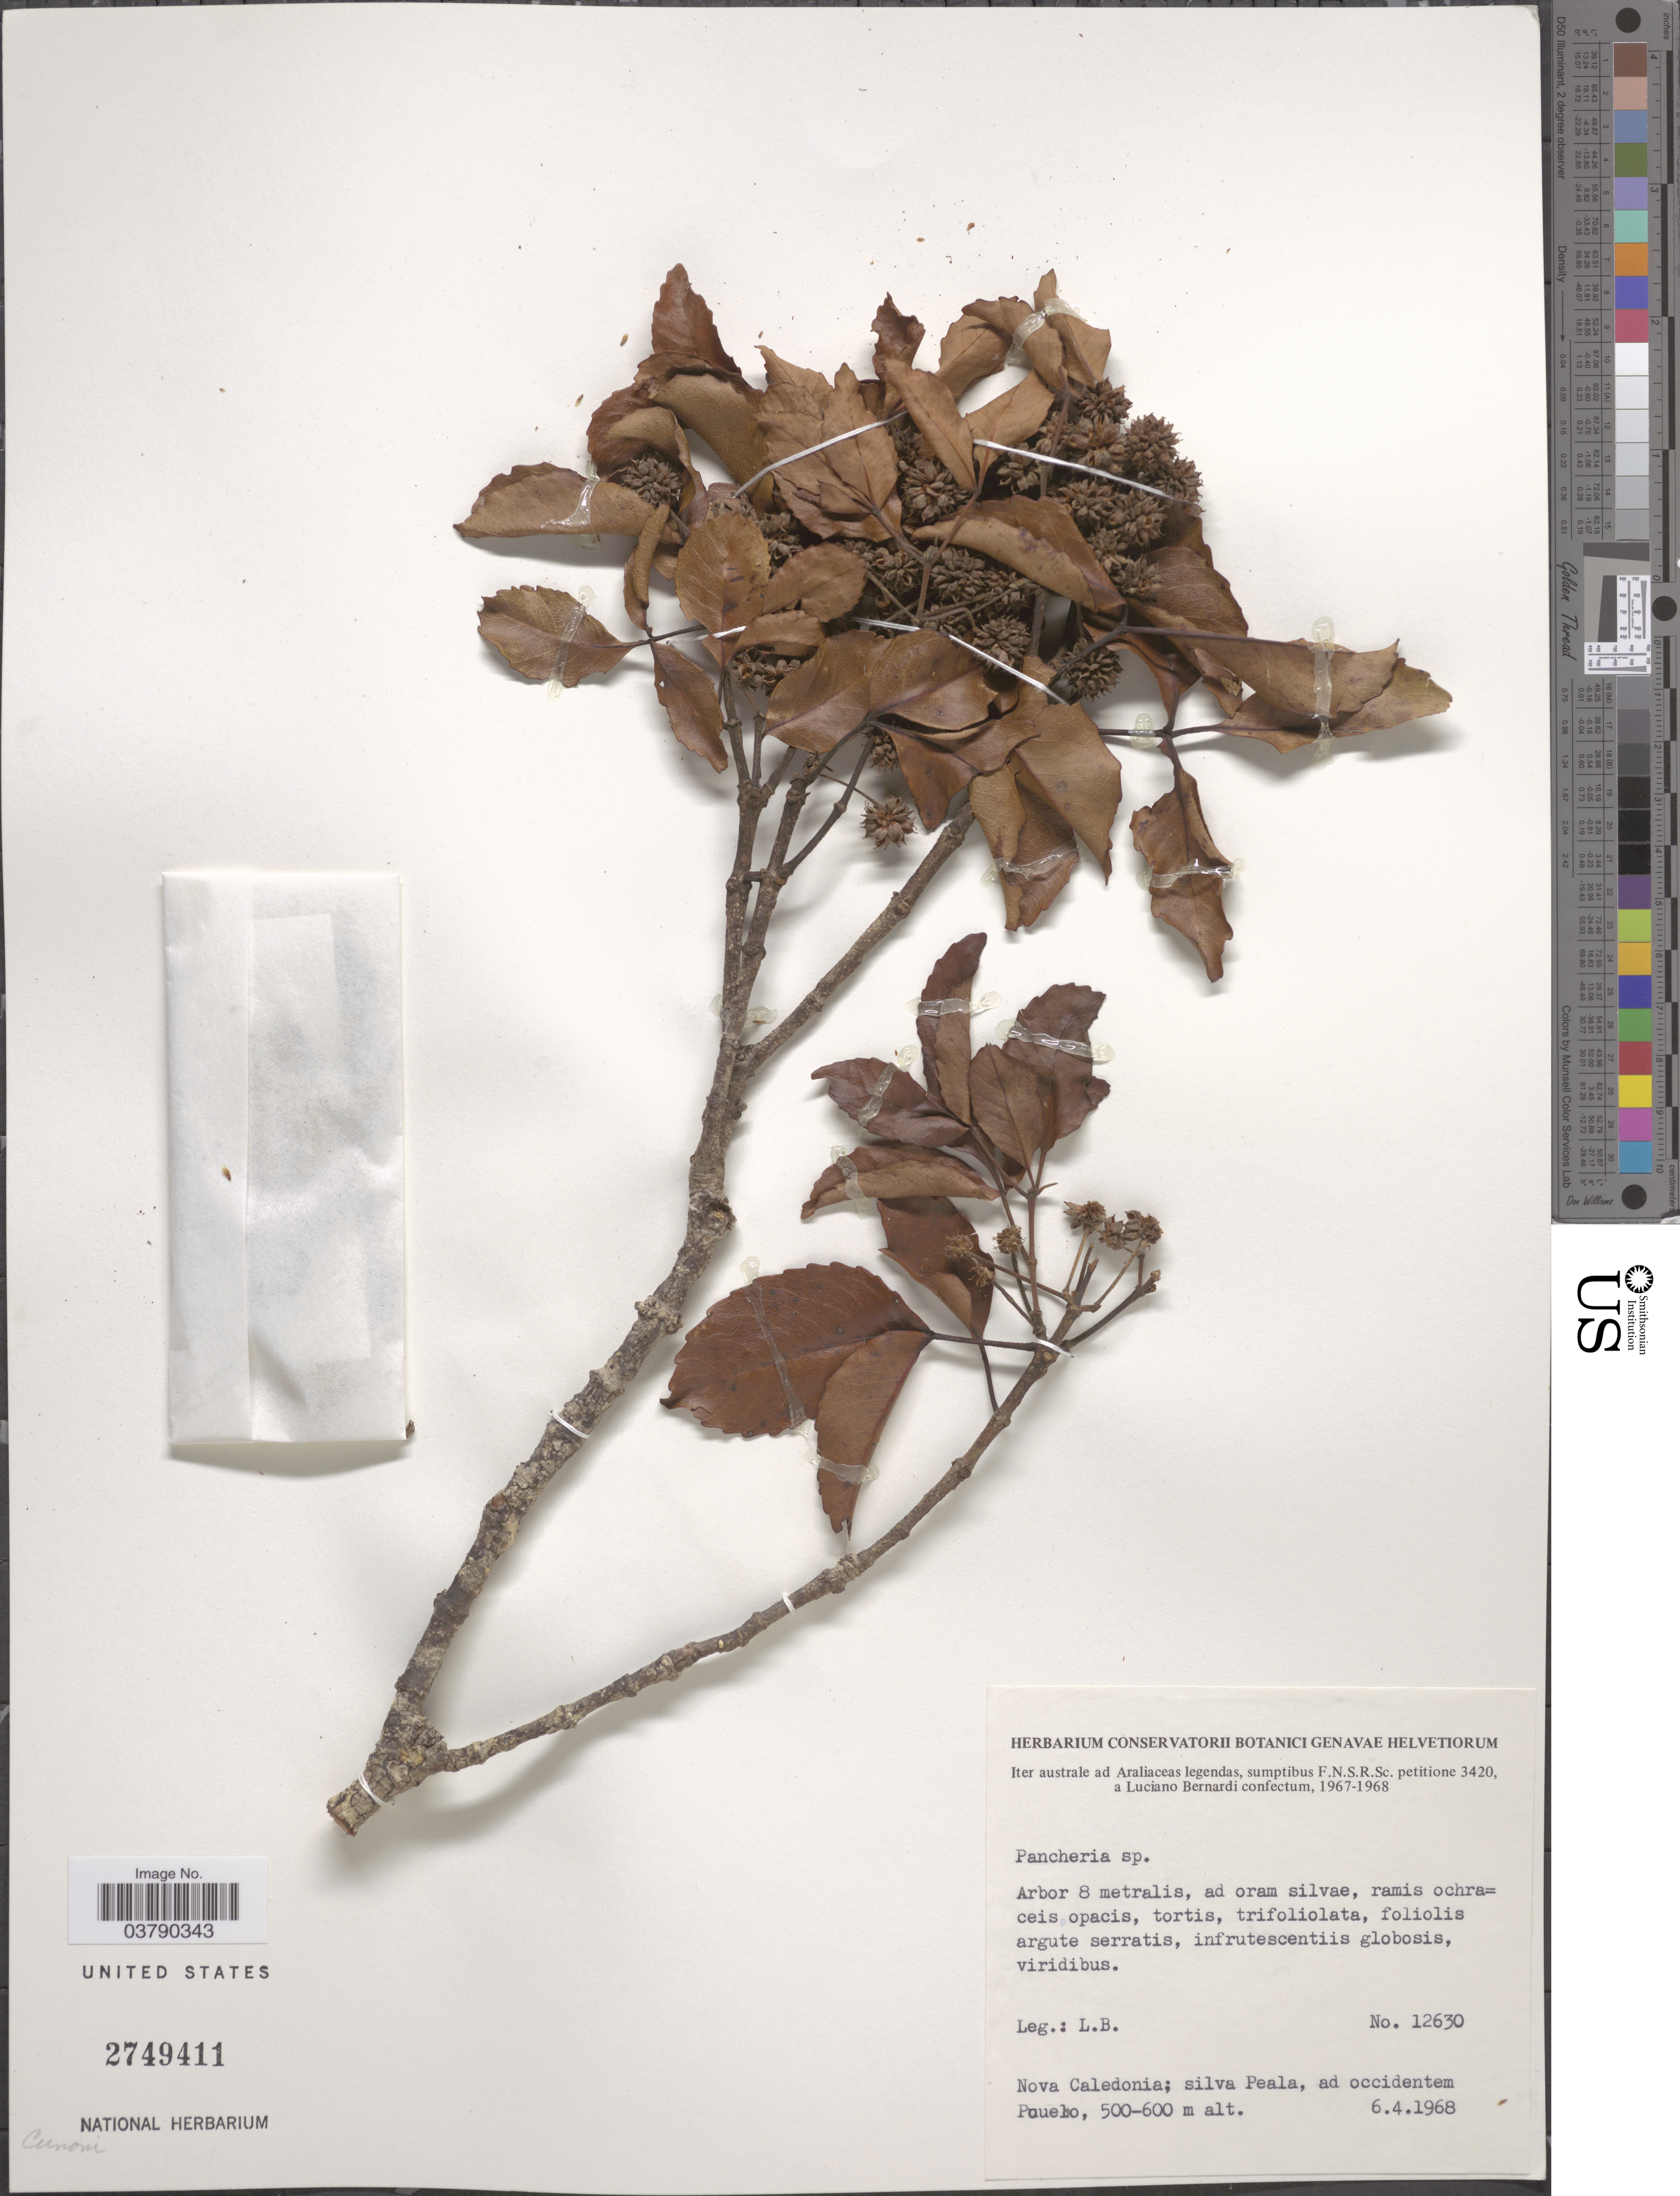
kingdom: Plantae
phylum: Tracheophyta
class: Magnoliopsida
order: Oxalidales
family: Cunoniaceae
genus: Pancheria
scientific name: Pancheria sp.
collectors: L. Bernardi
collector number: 12630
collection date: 1968-04-06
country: New Caledonia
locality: Nova Caledonia; silva Peala, ad occidentem Pauelo.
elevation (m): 500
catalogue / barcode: US 2749411